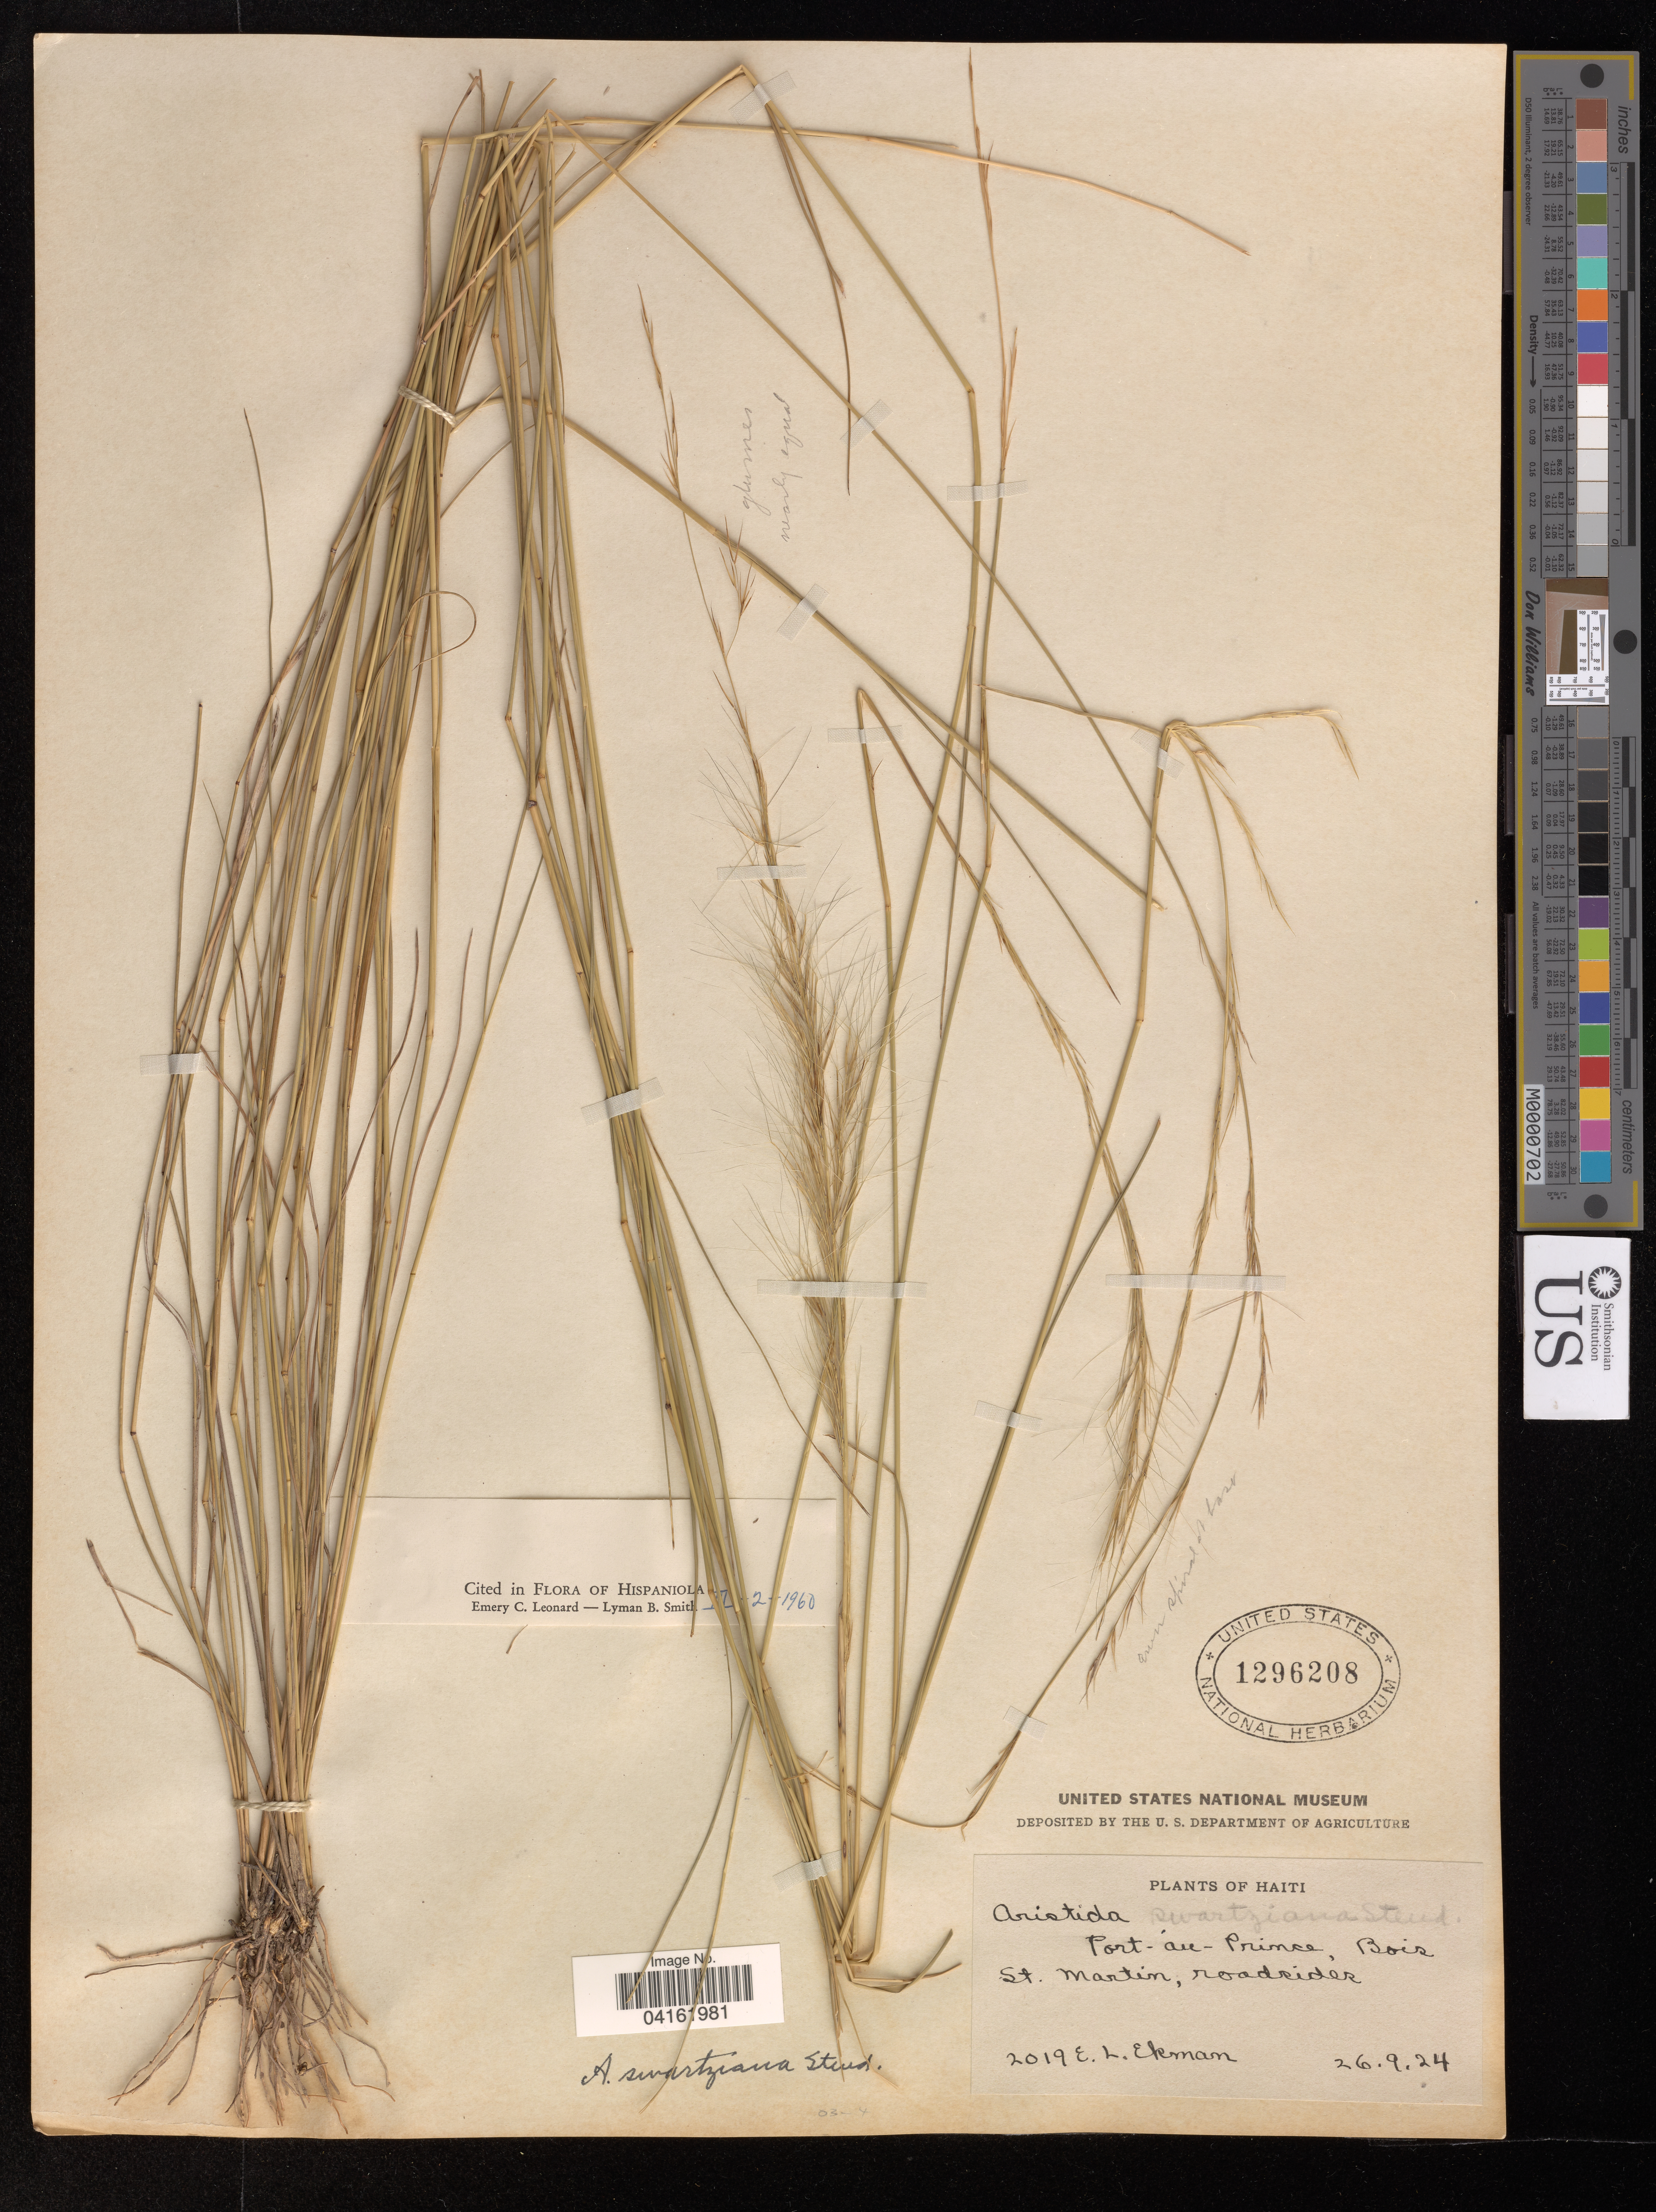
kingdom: Plantae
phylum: Tracheophyta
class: Liliopsida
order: Poales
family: Poaceae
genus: Aristida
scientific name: Aristida swartziana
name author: Steud.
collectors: E. L. Ekman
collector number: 2019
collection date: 1924-09-26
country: Haiti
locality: Port-au-Prince, Bois St. Martin, roadsides.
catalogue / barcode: US 1296208